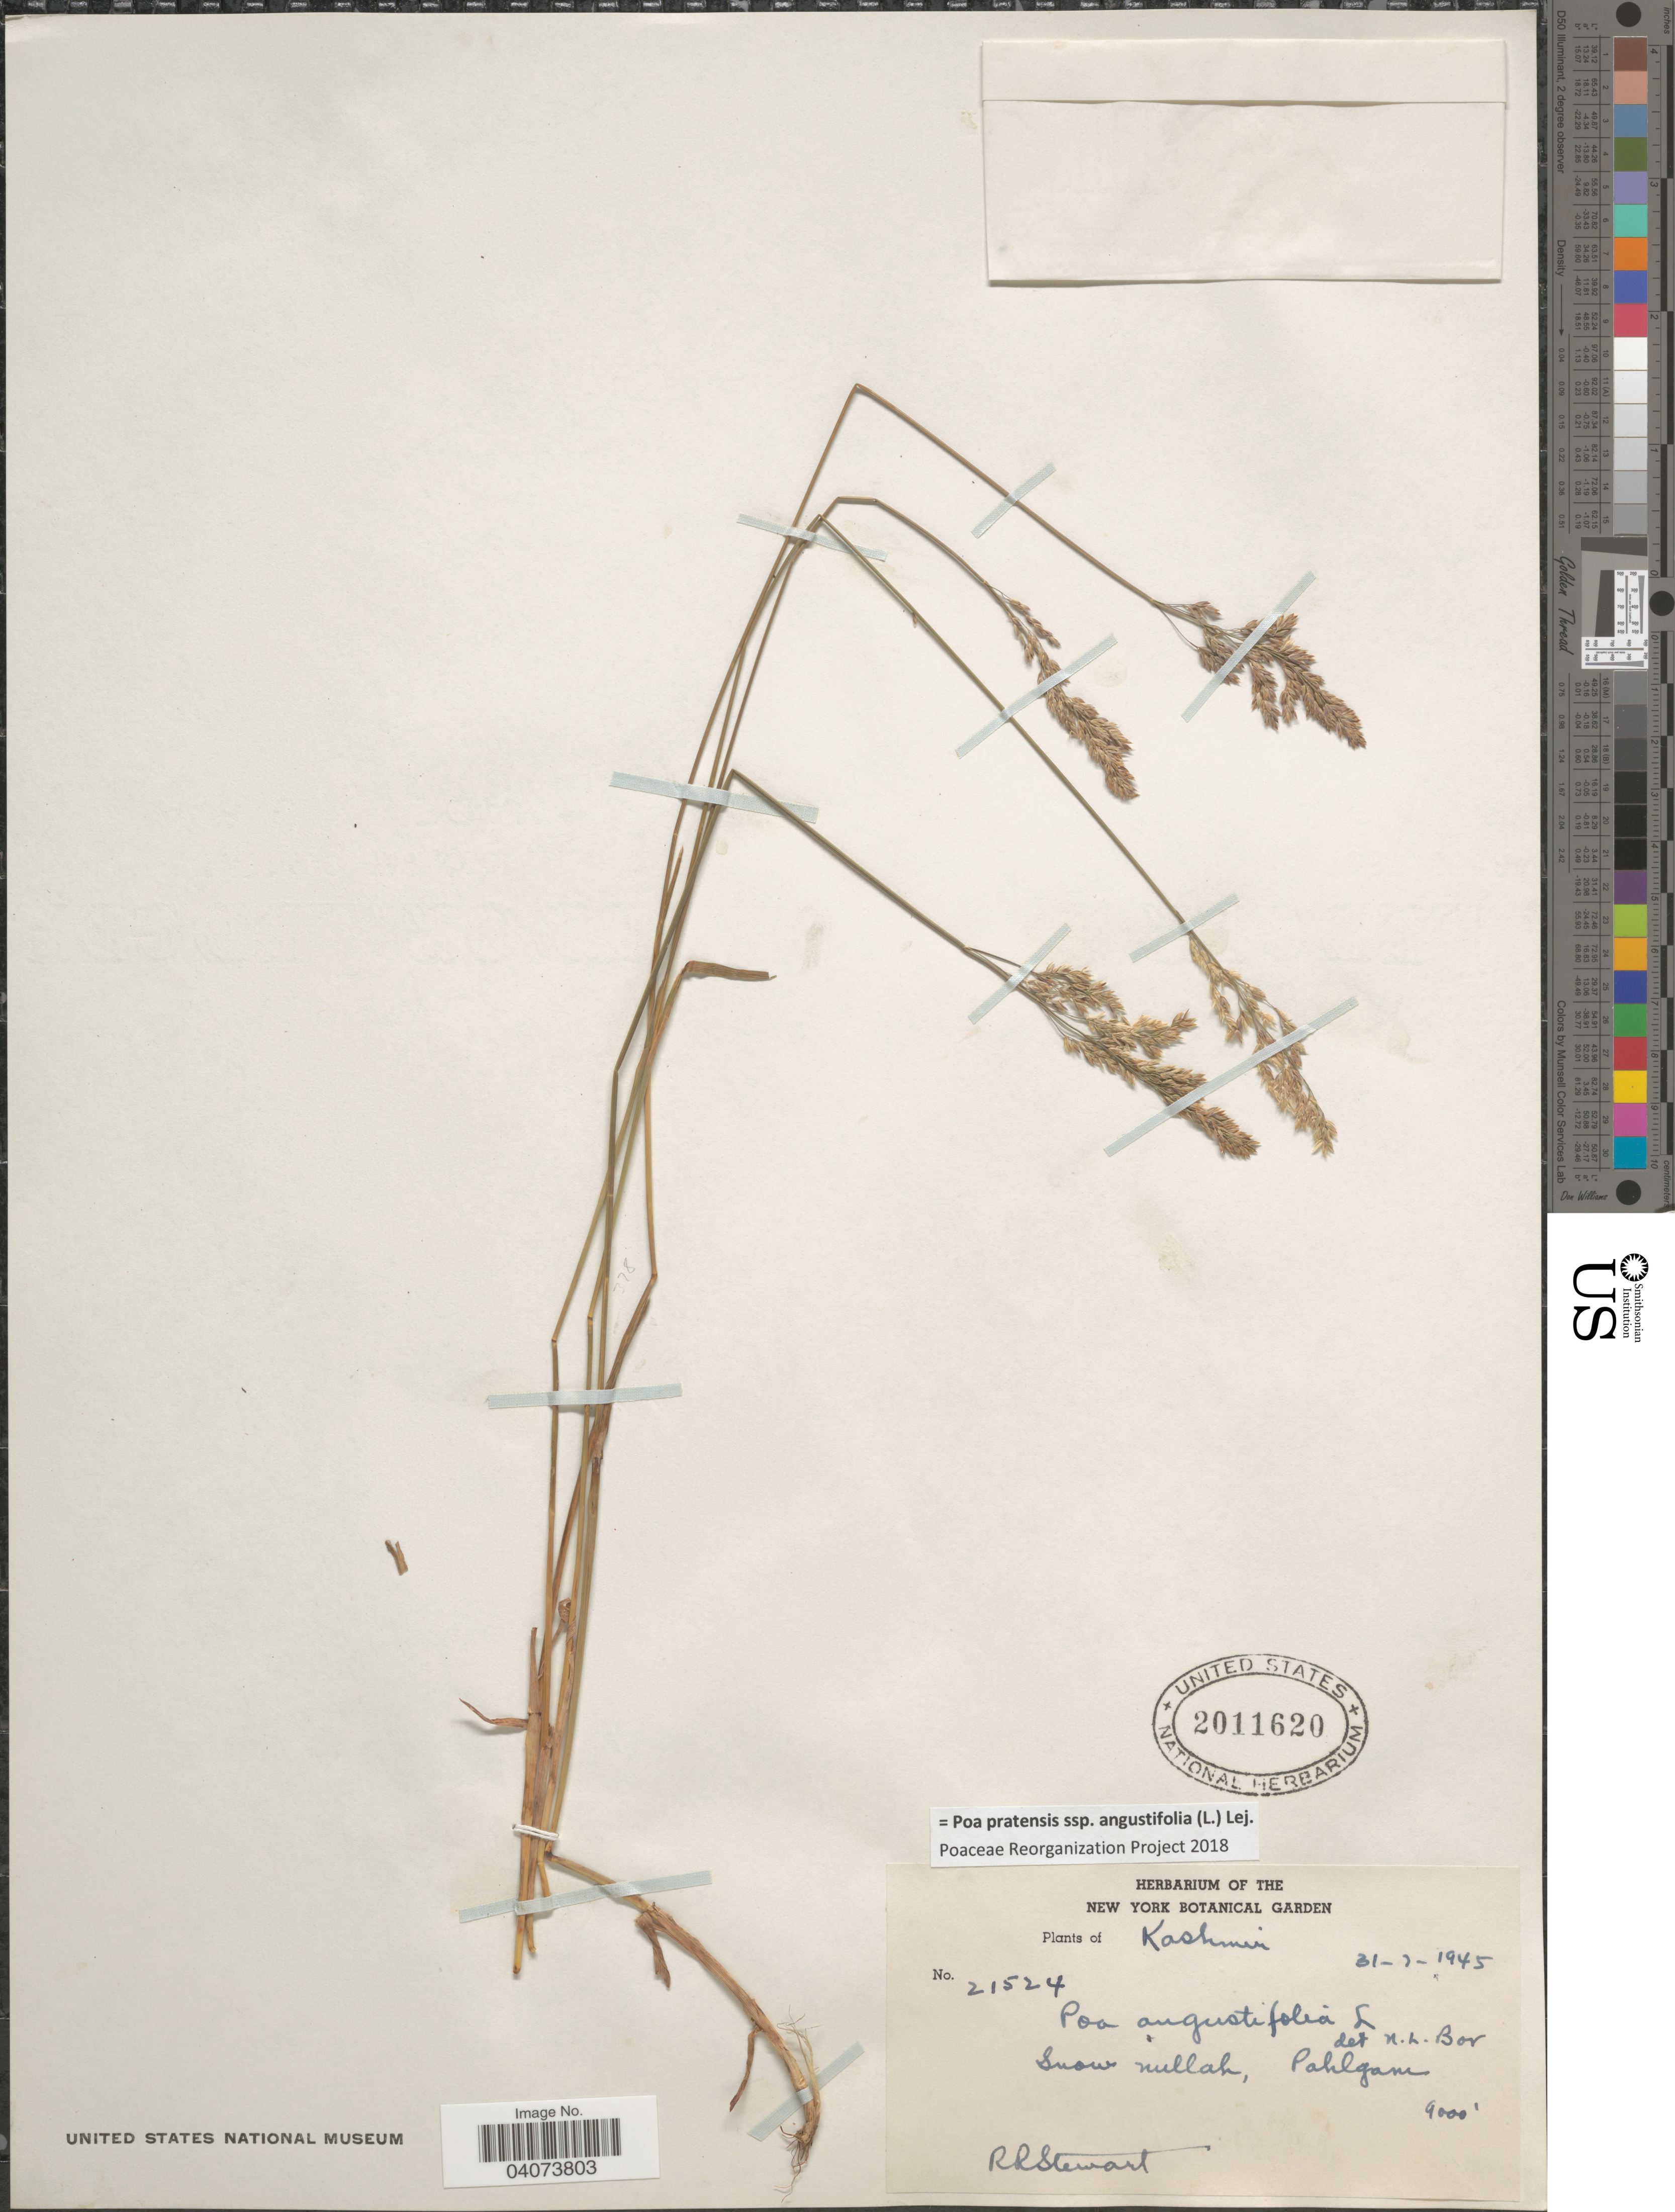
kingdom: Plantae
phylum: Tracheophyta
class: Liliopsida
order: Poales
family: Poaceae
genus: Poa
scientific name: Poa pratensis subsp. angustifolia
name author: (L.) Lej.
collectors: R. Stewart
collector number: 21524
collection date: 1945-07-31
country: India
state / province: Jammu and Kashmir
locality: Kashmir. Snow nullah, Pahlgam.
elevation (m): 2743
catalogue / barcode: US 2011620